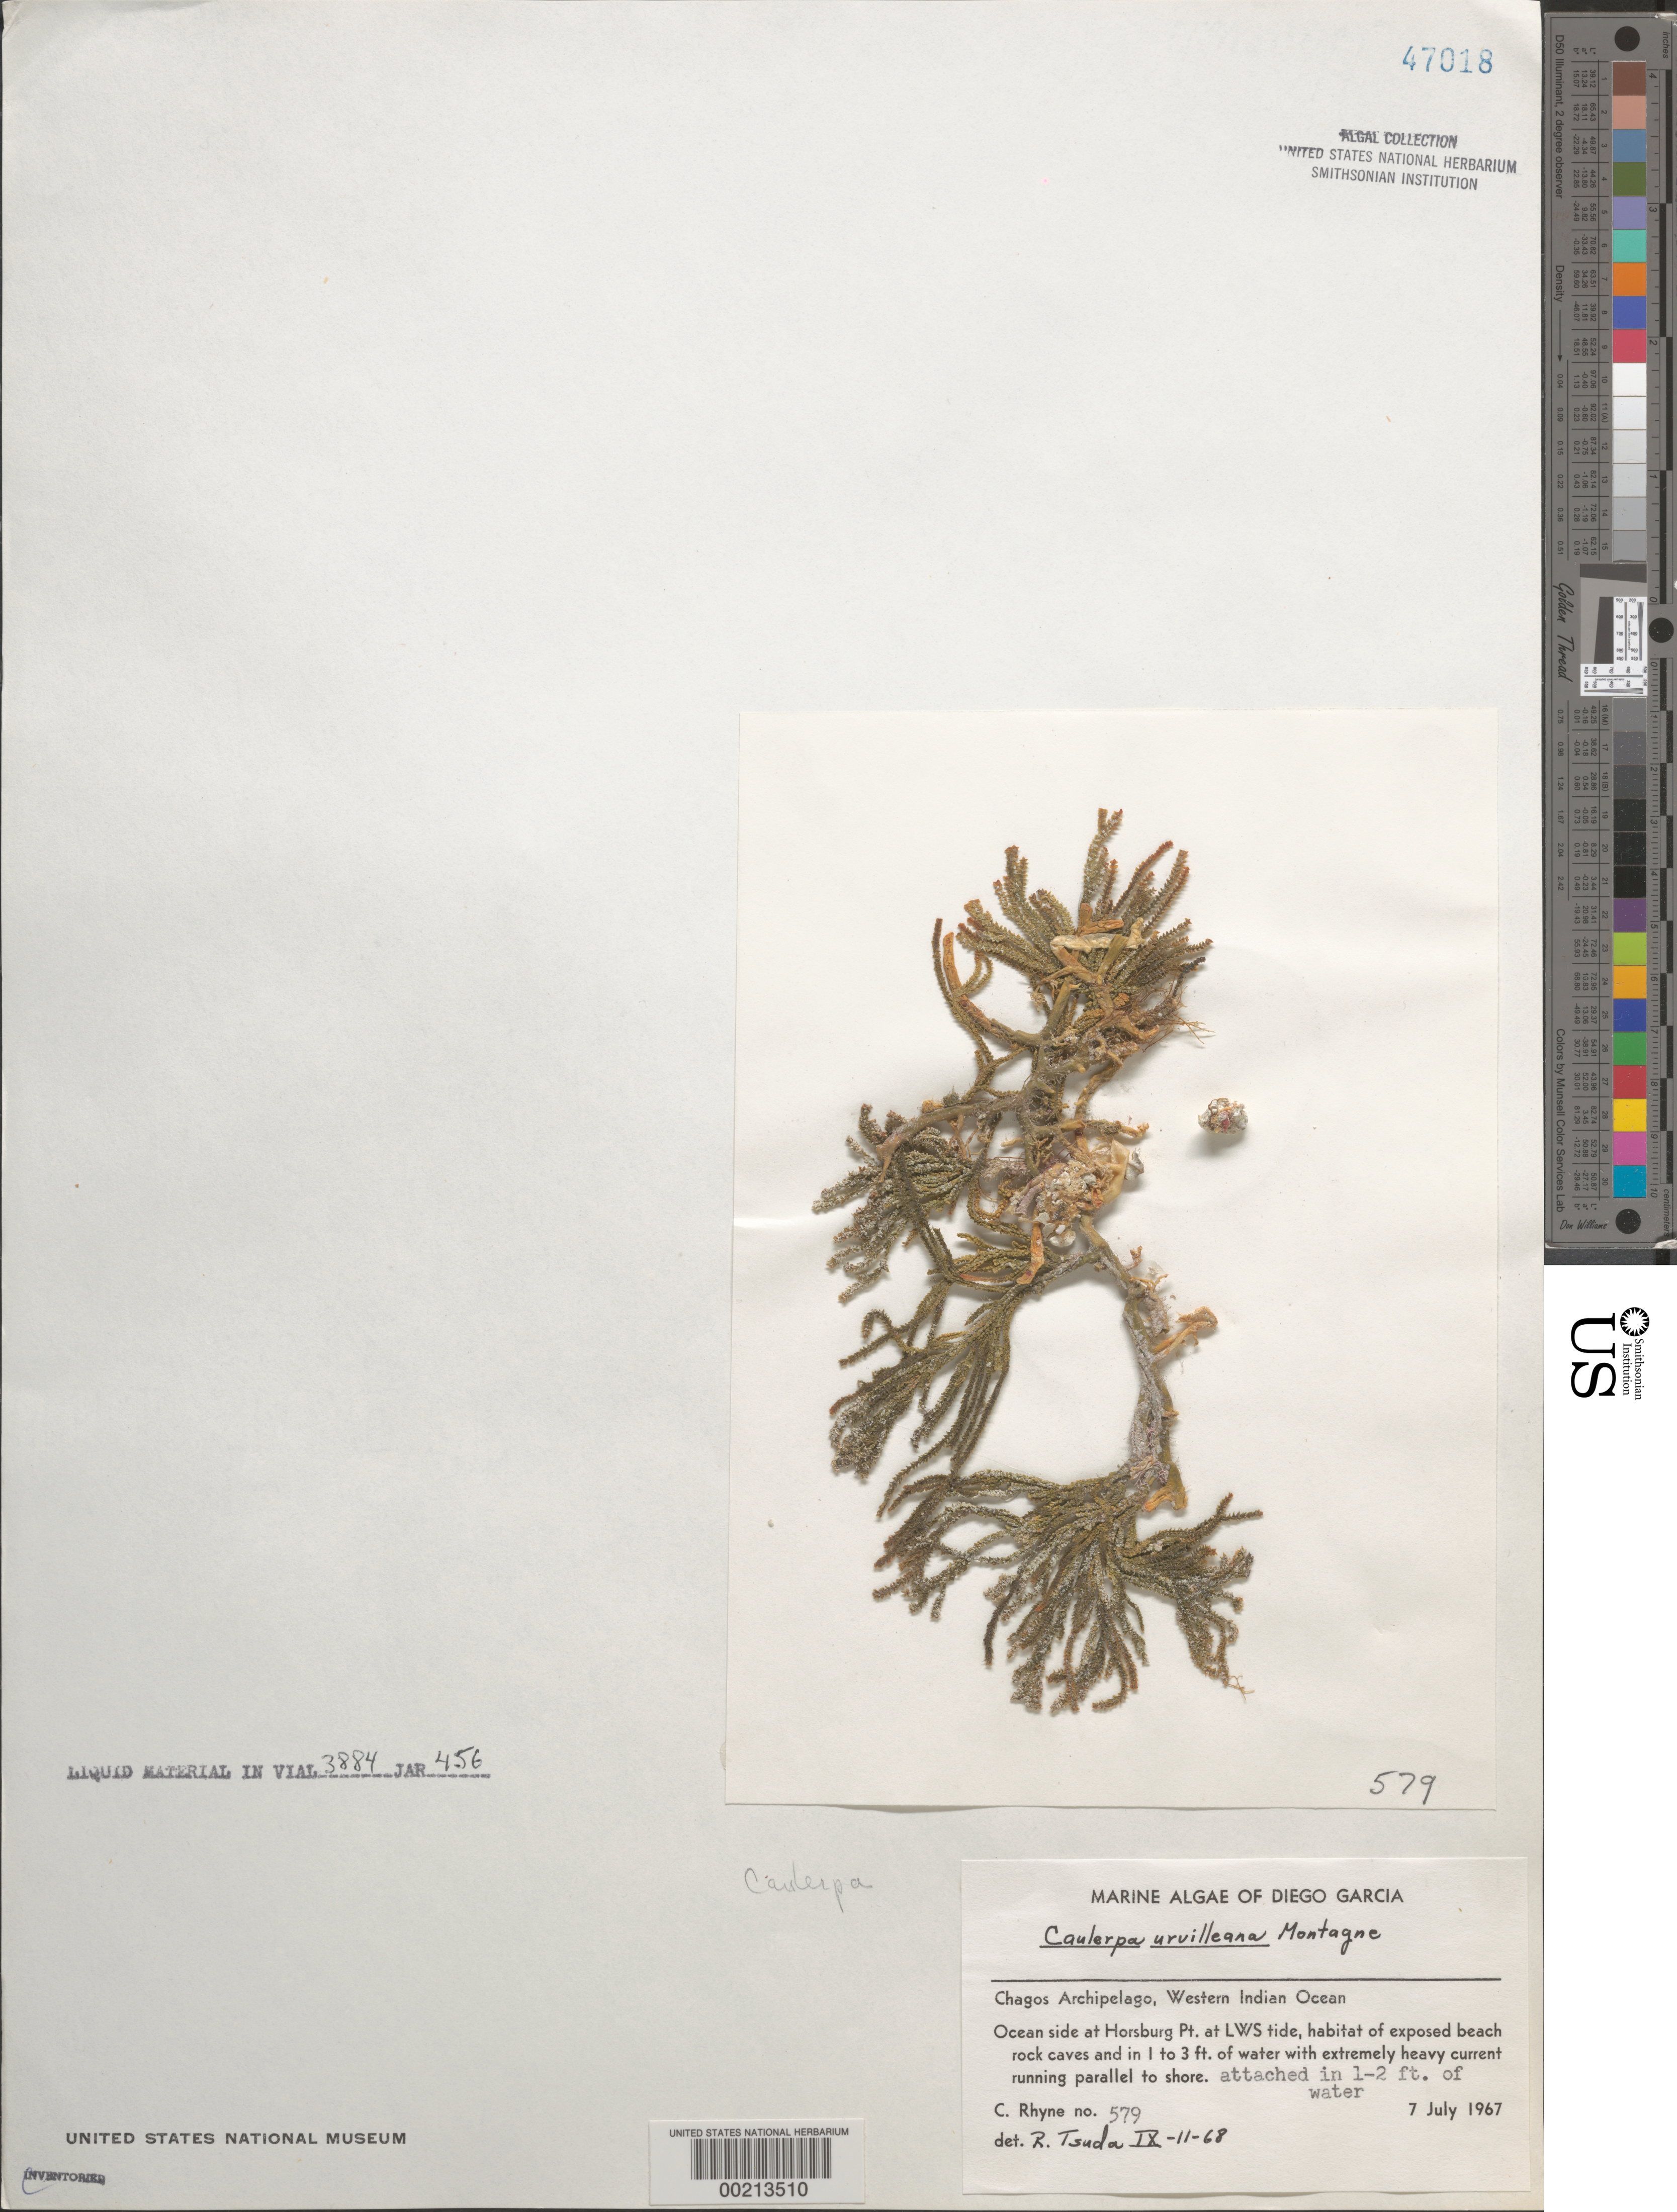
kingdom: Plantae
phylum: Chlorophyta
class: Ulvophyceae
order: Bryopsidales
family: Caulerpaceae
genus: Caulerpa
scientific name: Caulerpa urvilleana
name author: Mont.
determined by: Tsuda, R. T.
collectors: C. Rhyne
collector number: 579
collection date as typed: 07 Jul 1967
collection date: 1967-07-07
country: British Indian Ocean Territory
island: Diego Garcia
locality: Horsburg Point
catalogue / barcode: US 47018